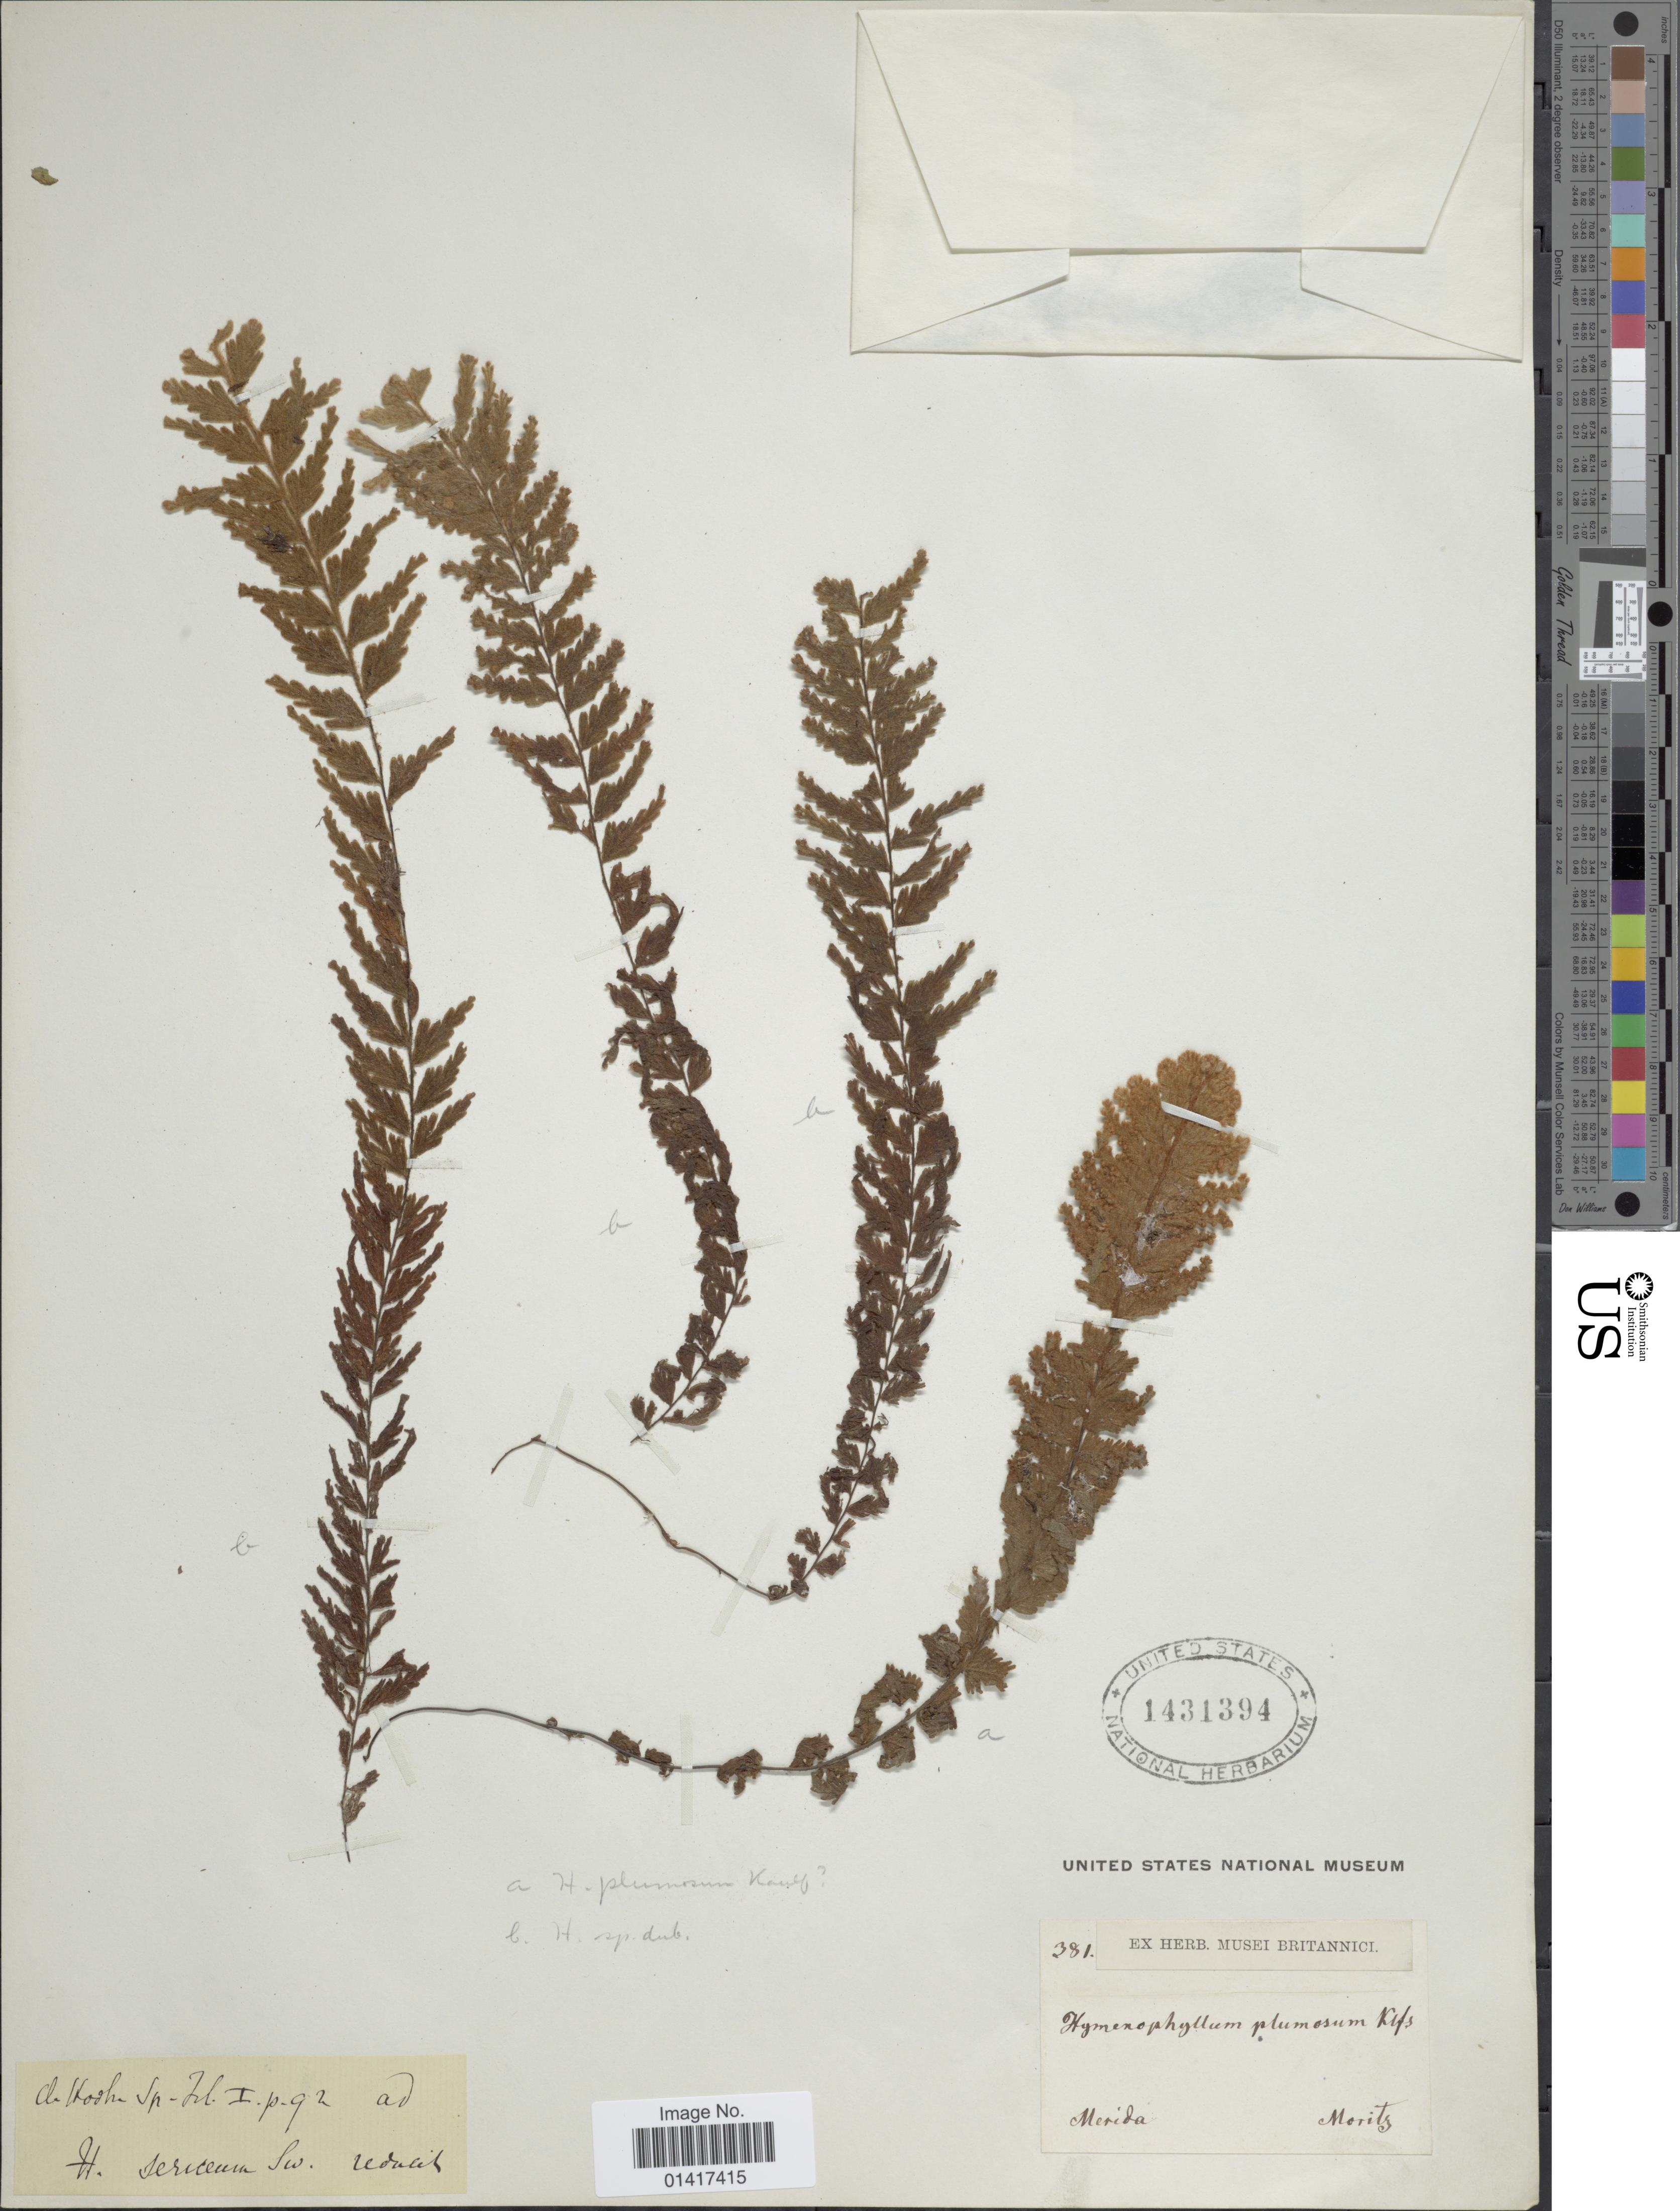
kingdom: Plantae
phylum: Tracheophyta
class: Polypodiopsida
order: Hymenophyllales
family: Hymenophyllaceae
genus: Hymenophyllum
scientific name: Hymenophyllum sp.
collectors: Moritz, --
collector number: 381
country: Venezuela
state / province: Mérida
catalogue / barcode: US 1431394